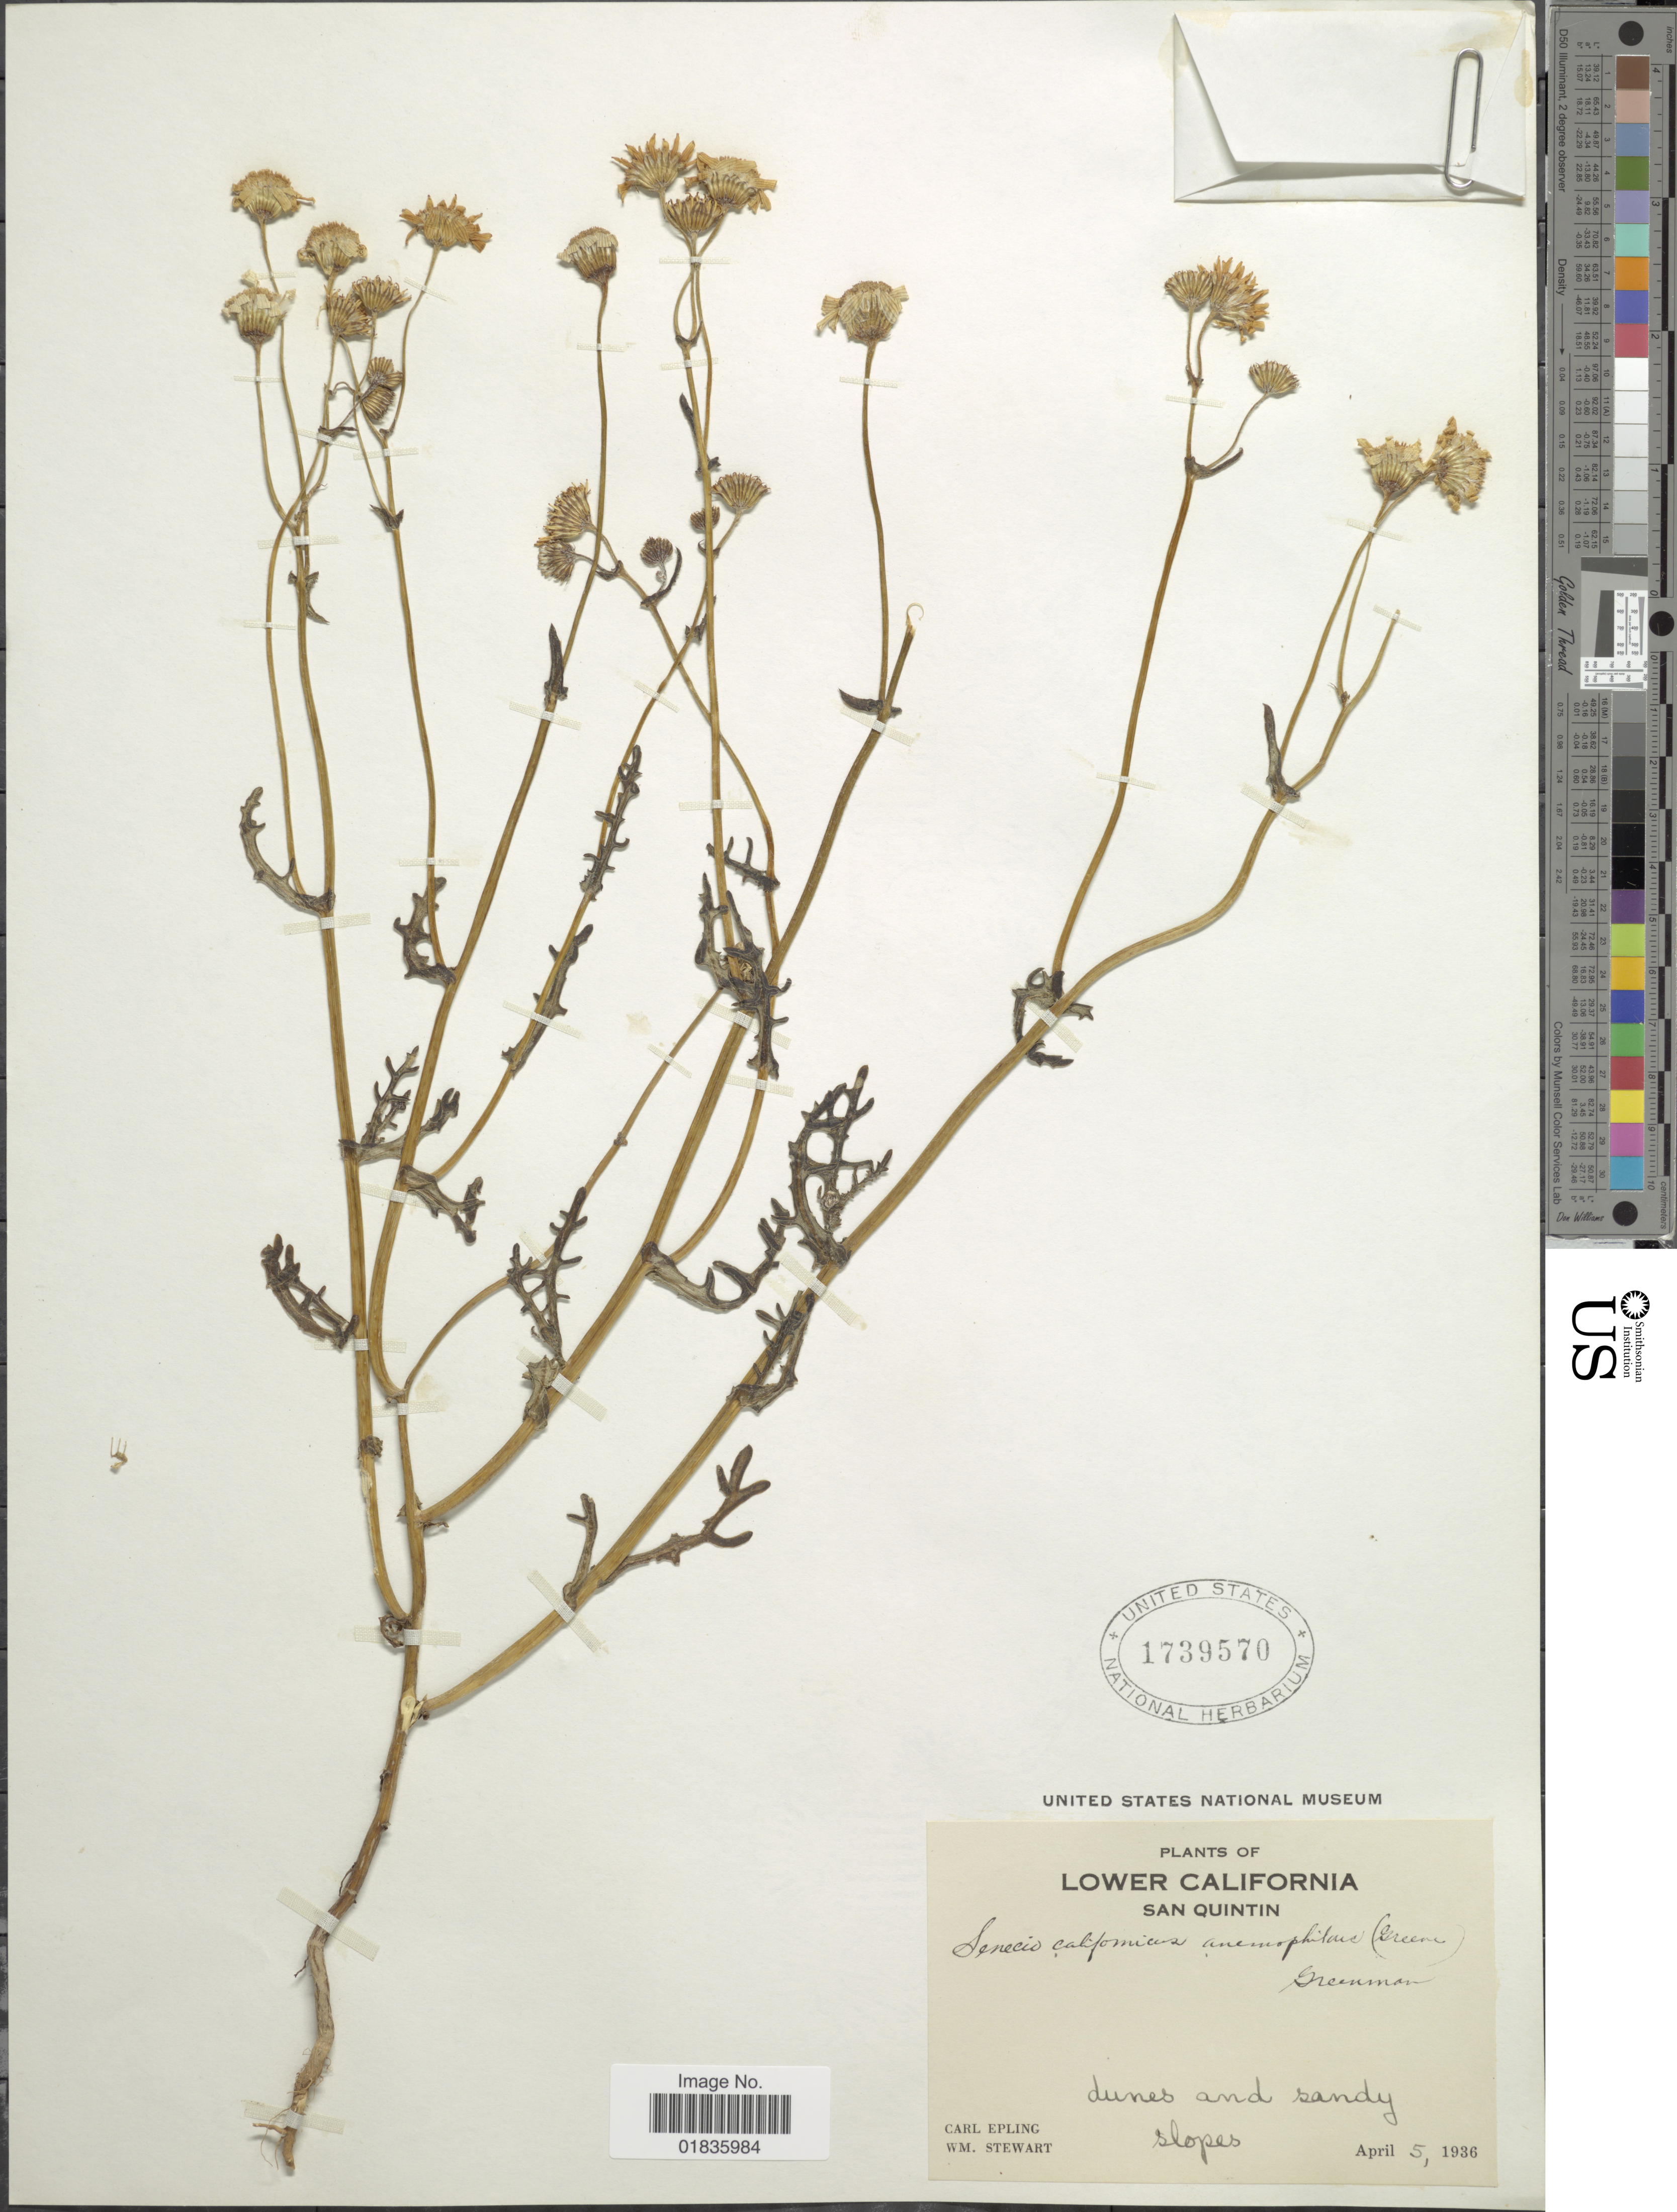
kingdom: Plantae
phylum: Tracheophyta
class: Magnoliopsida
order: Asterales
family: Asteraceae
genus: Senecio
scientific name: Senecio californicus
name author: DC.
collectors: C. C. Epling & W. Stewart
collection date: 1936-04-05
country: Mexico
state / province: Baja California Norte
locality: Lower California, San Quintin, dunes and sandy slopes.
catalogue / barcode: US 1739570